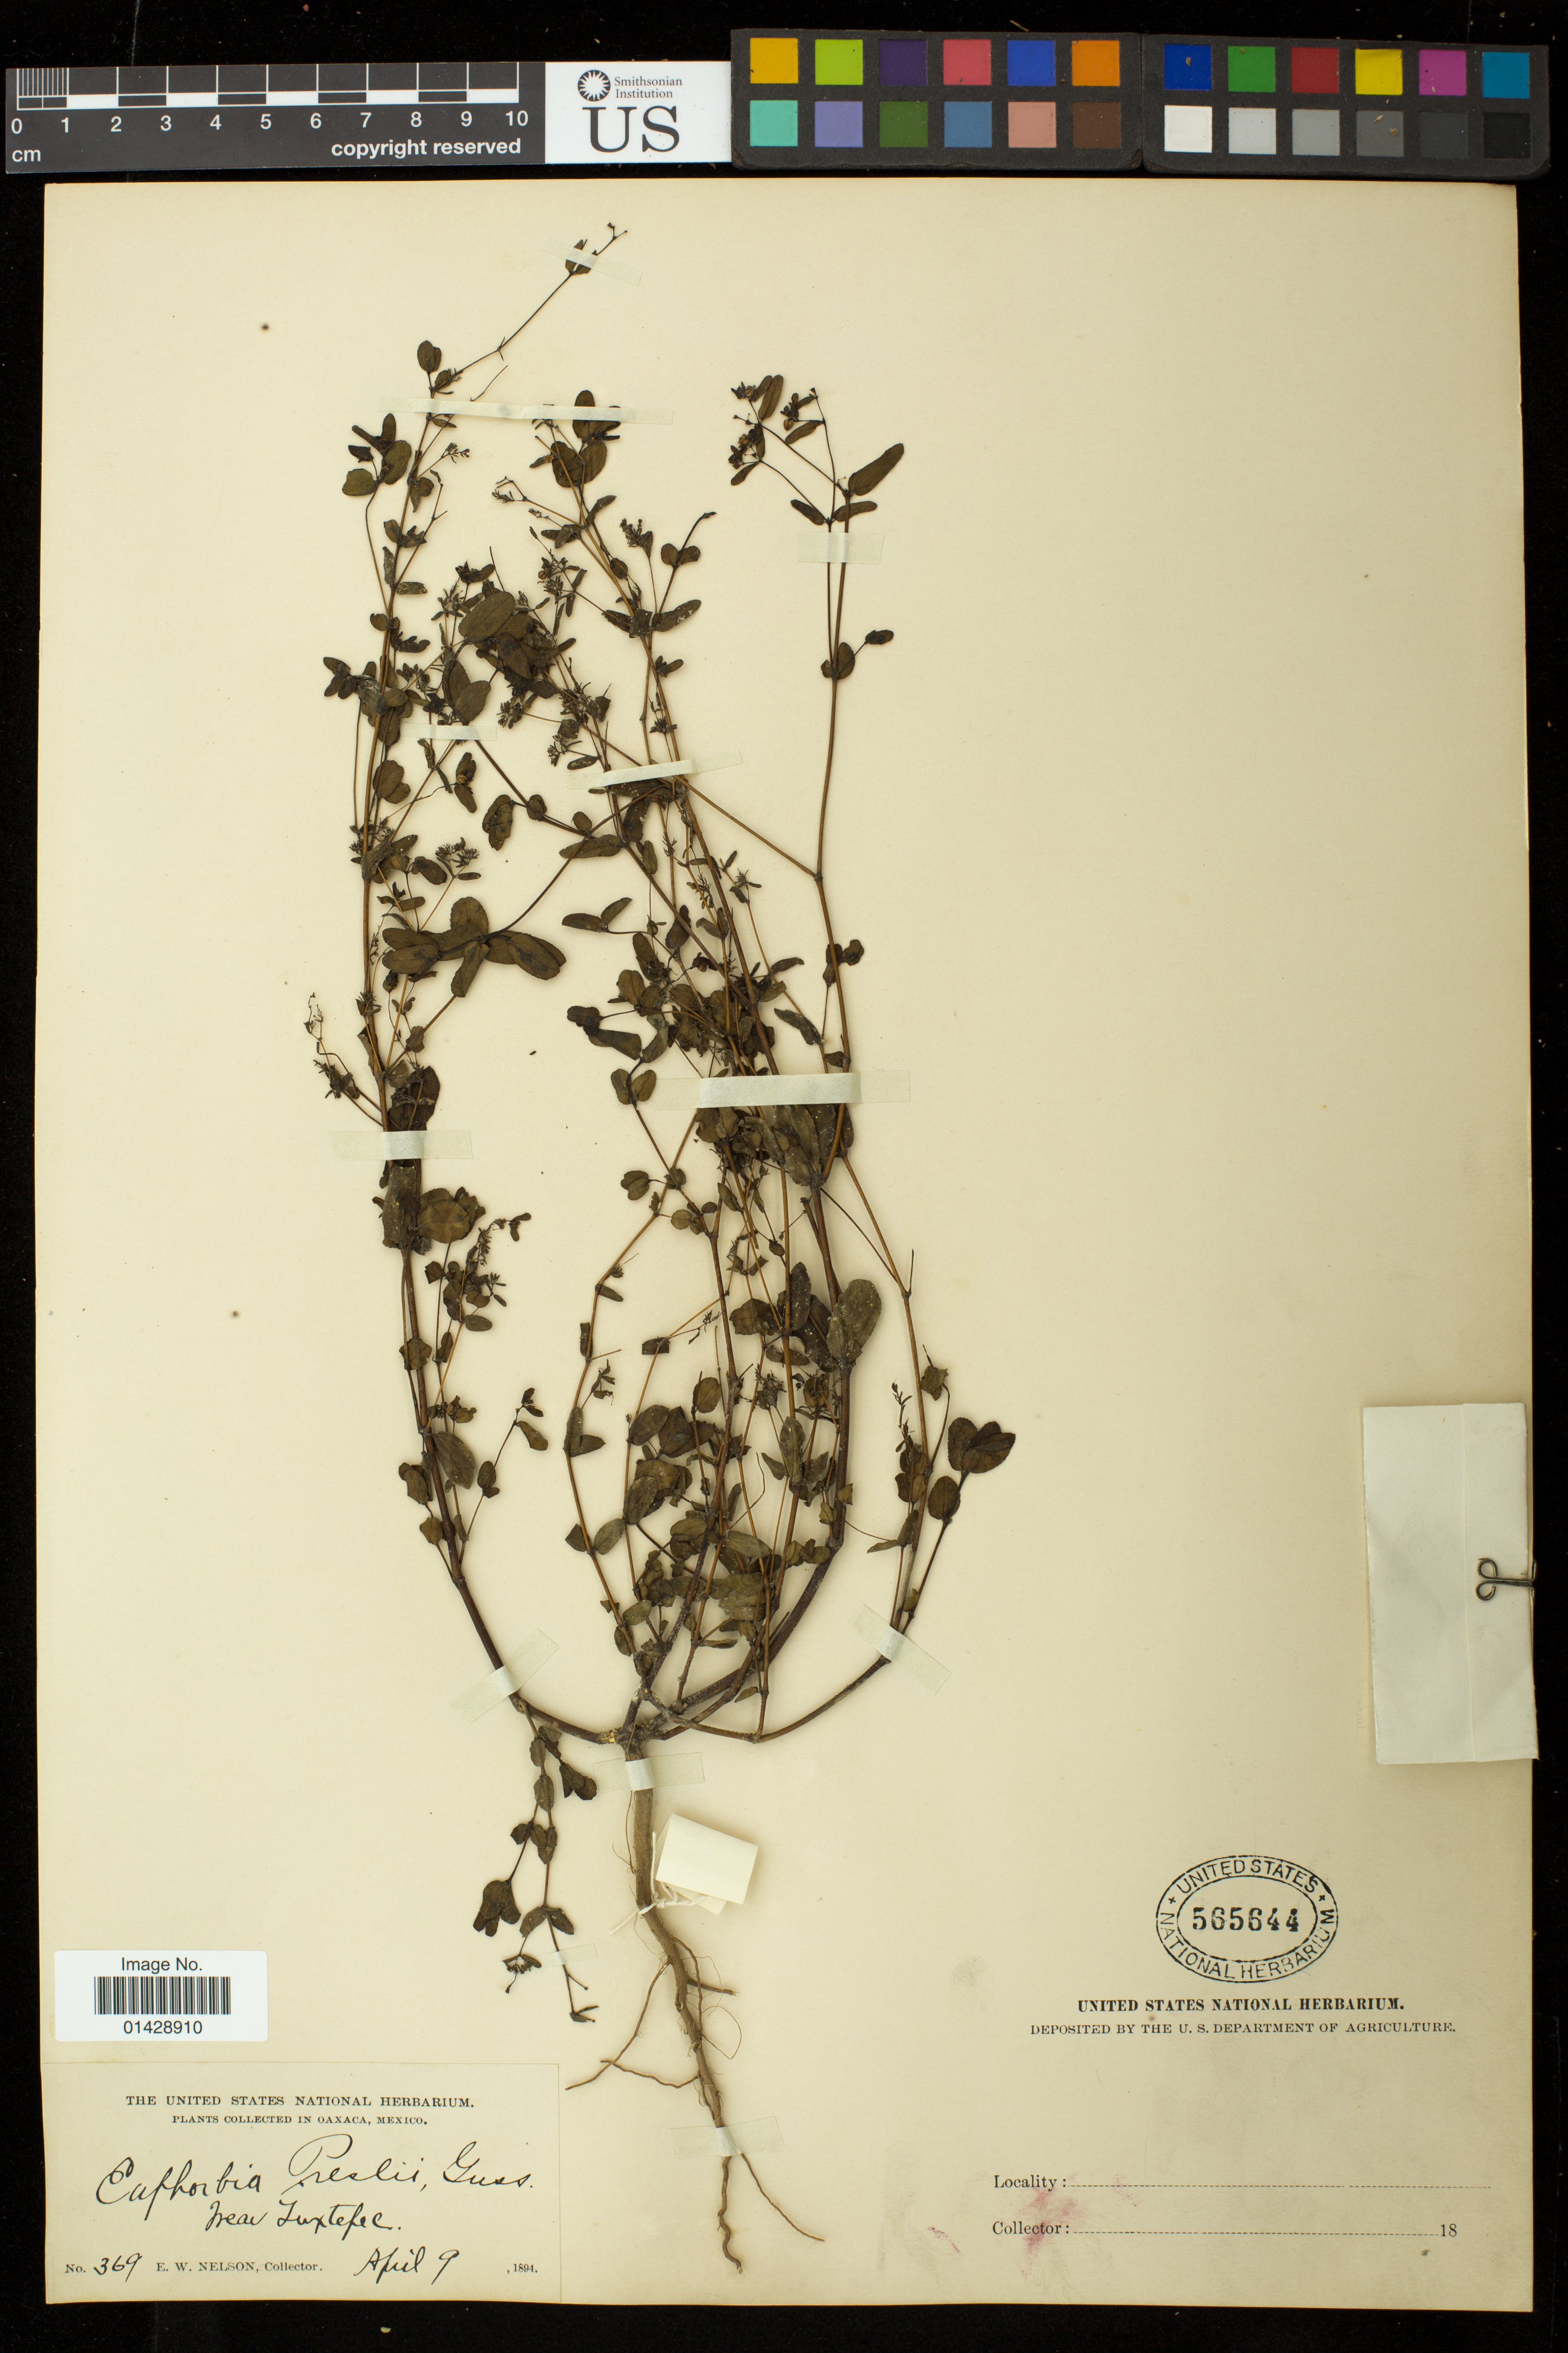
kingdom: Plantae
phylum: Tracheophyta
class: Magnoliopsida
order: Malpighiales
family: Euphorbiaceae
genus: Euphorbia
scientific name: Euphorbia hyssopifolia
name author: L.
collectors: E. W. Nelson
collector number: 369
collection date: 1894-04-09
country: Mexico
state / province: Oaxaca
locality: Near Tuxtepec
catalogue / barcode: US 565644